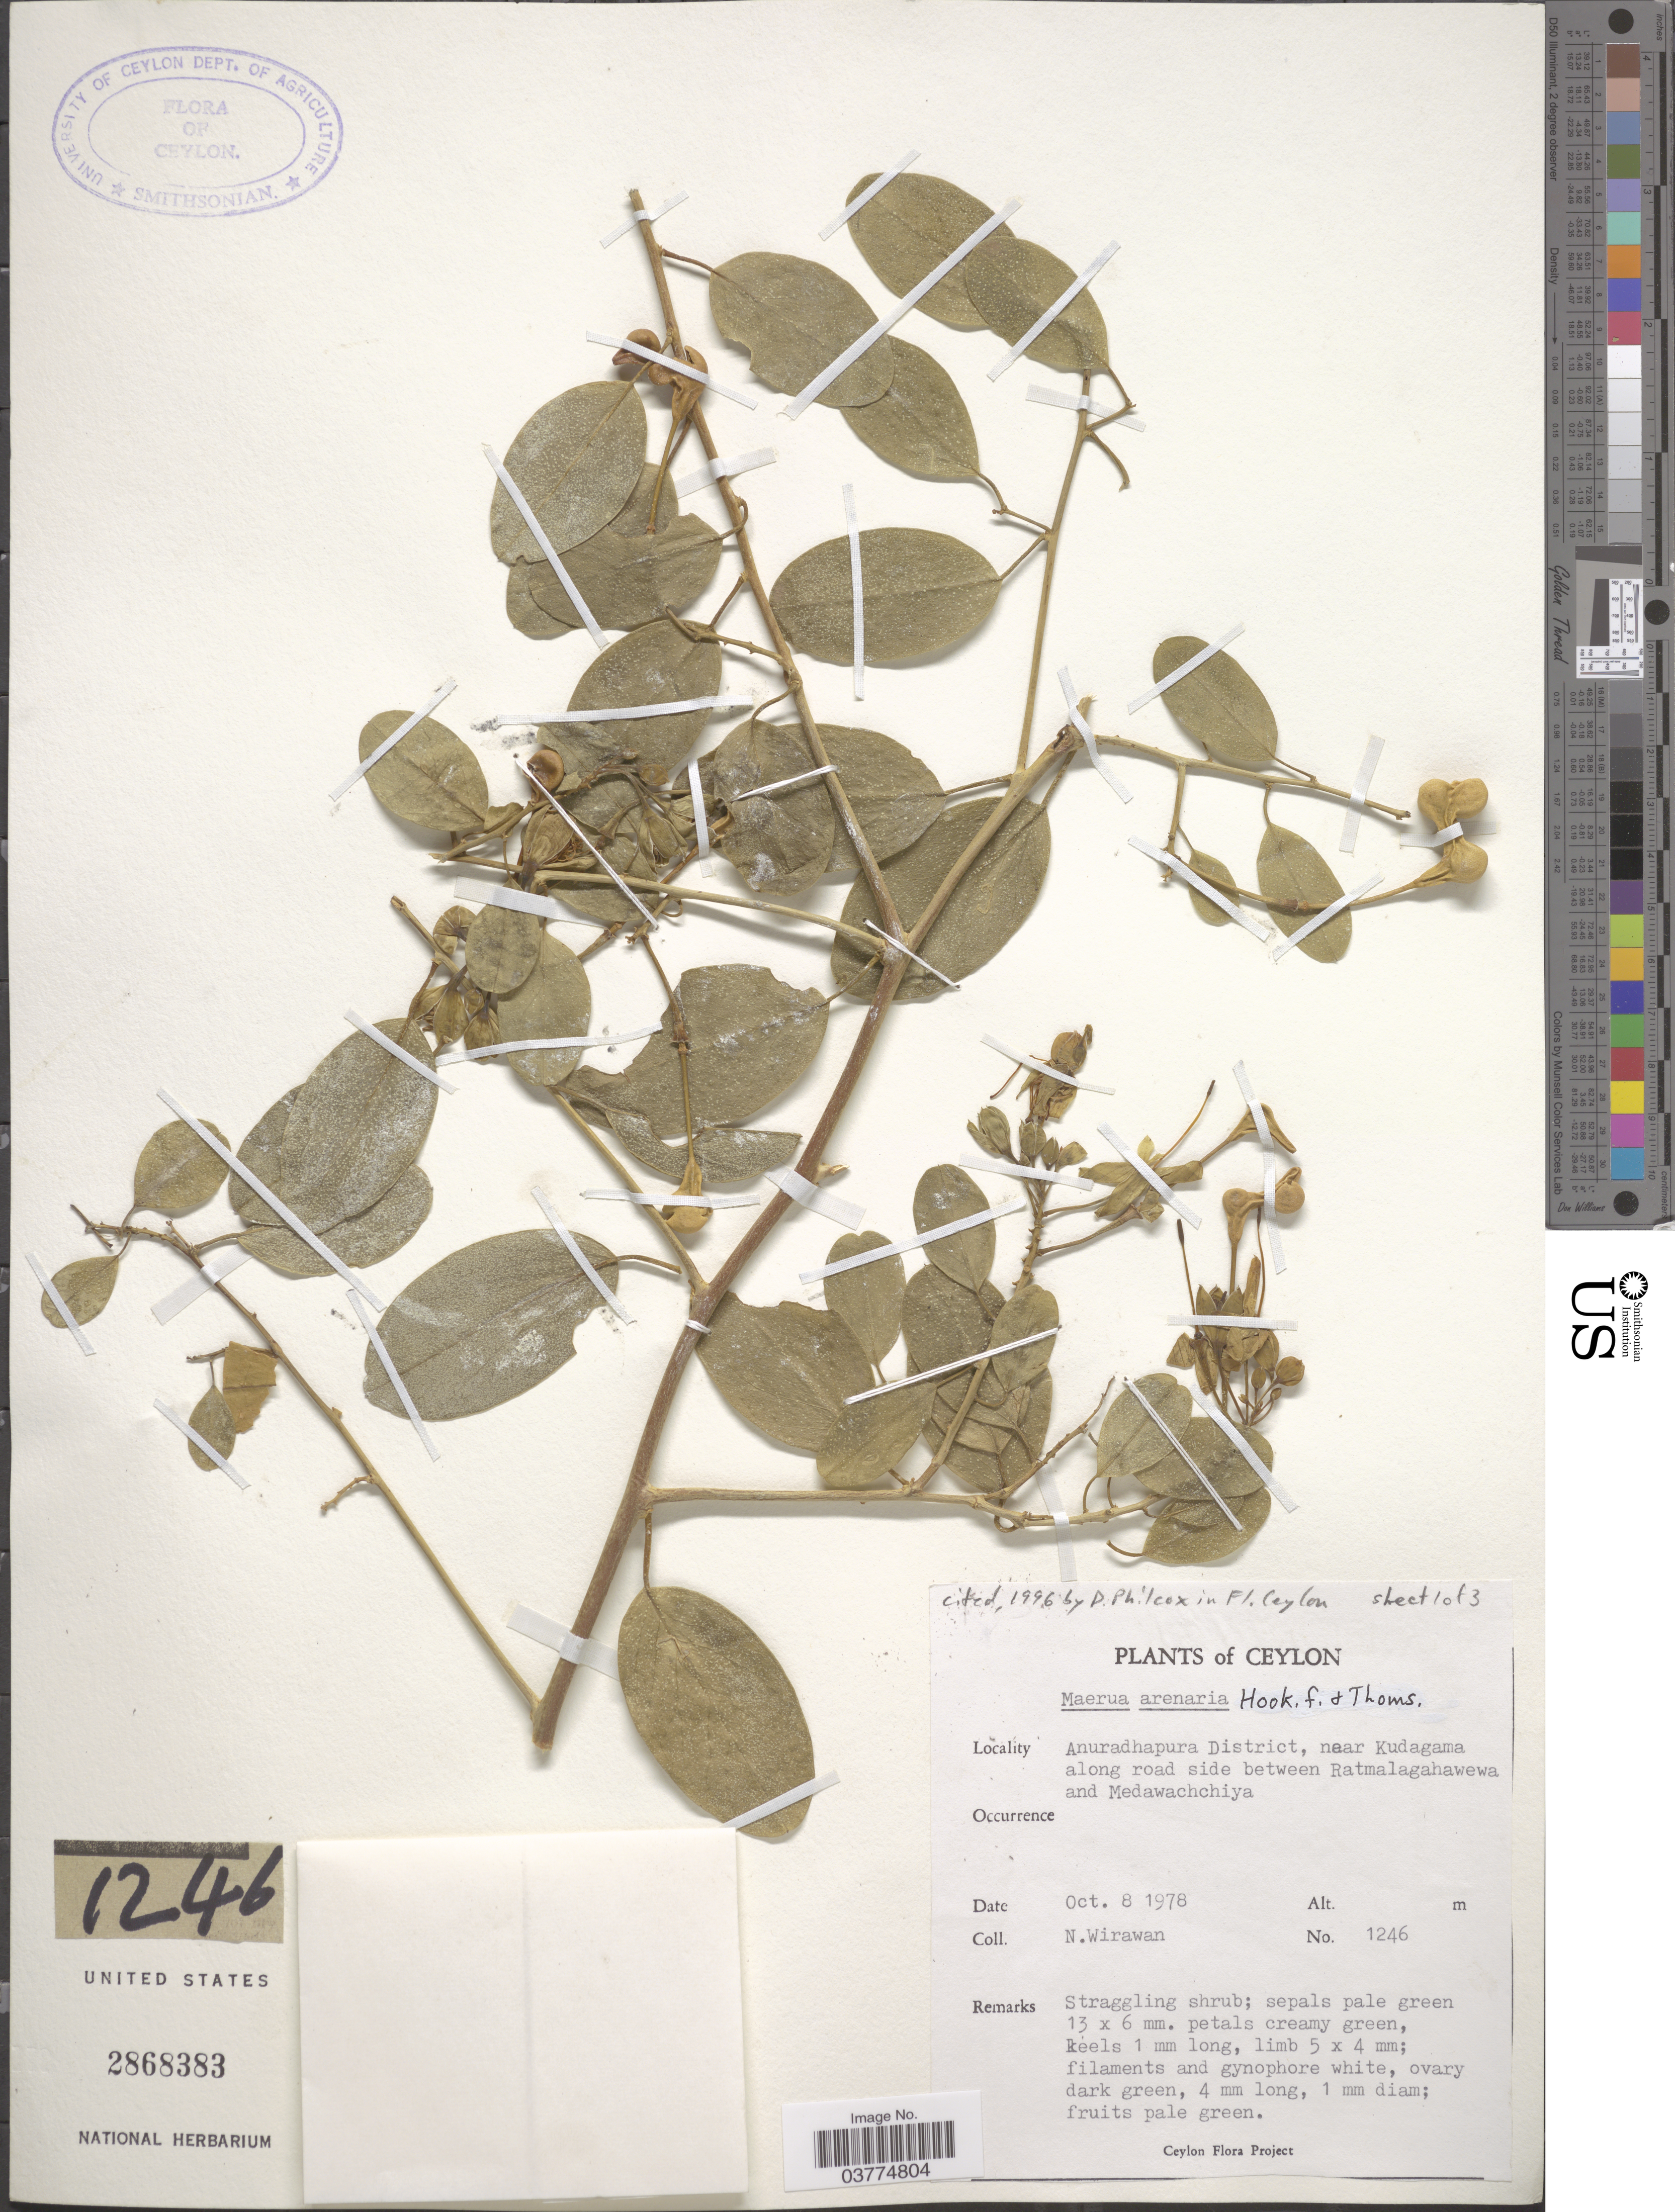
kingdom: Plantae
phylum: Tracheophyta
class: Magnoliopsida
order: Brassicales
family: Capparaceae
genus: Maerua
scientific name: Maerua arenaria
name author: Hook. f. & Thomson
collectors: N. Wirawan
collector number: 1246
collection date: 1978-10-08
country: Sri Lanka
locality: Ceylon. Anuradhapura District, near Kudagama along road side between Ratmalagahawewa and Medawachchiya.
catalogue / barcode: US 2868383